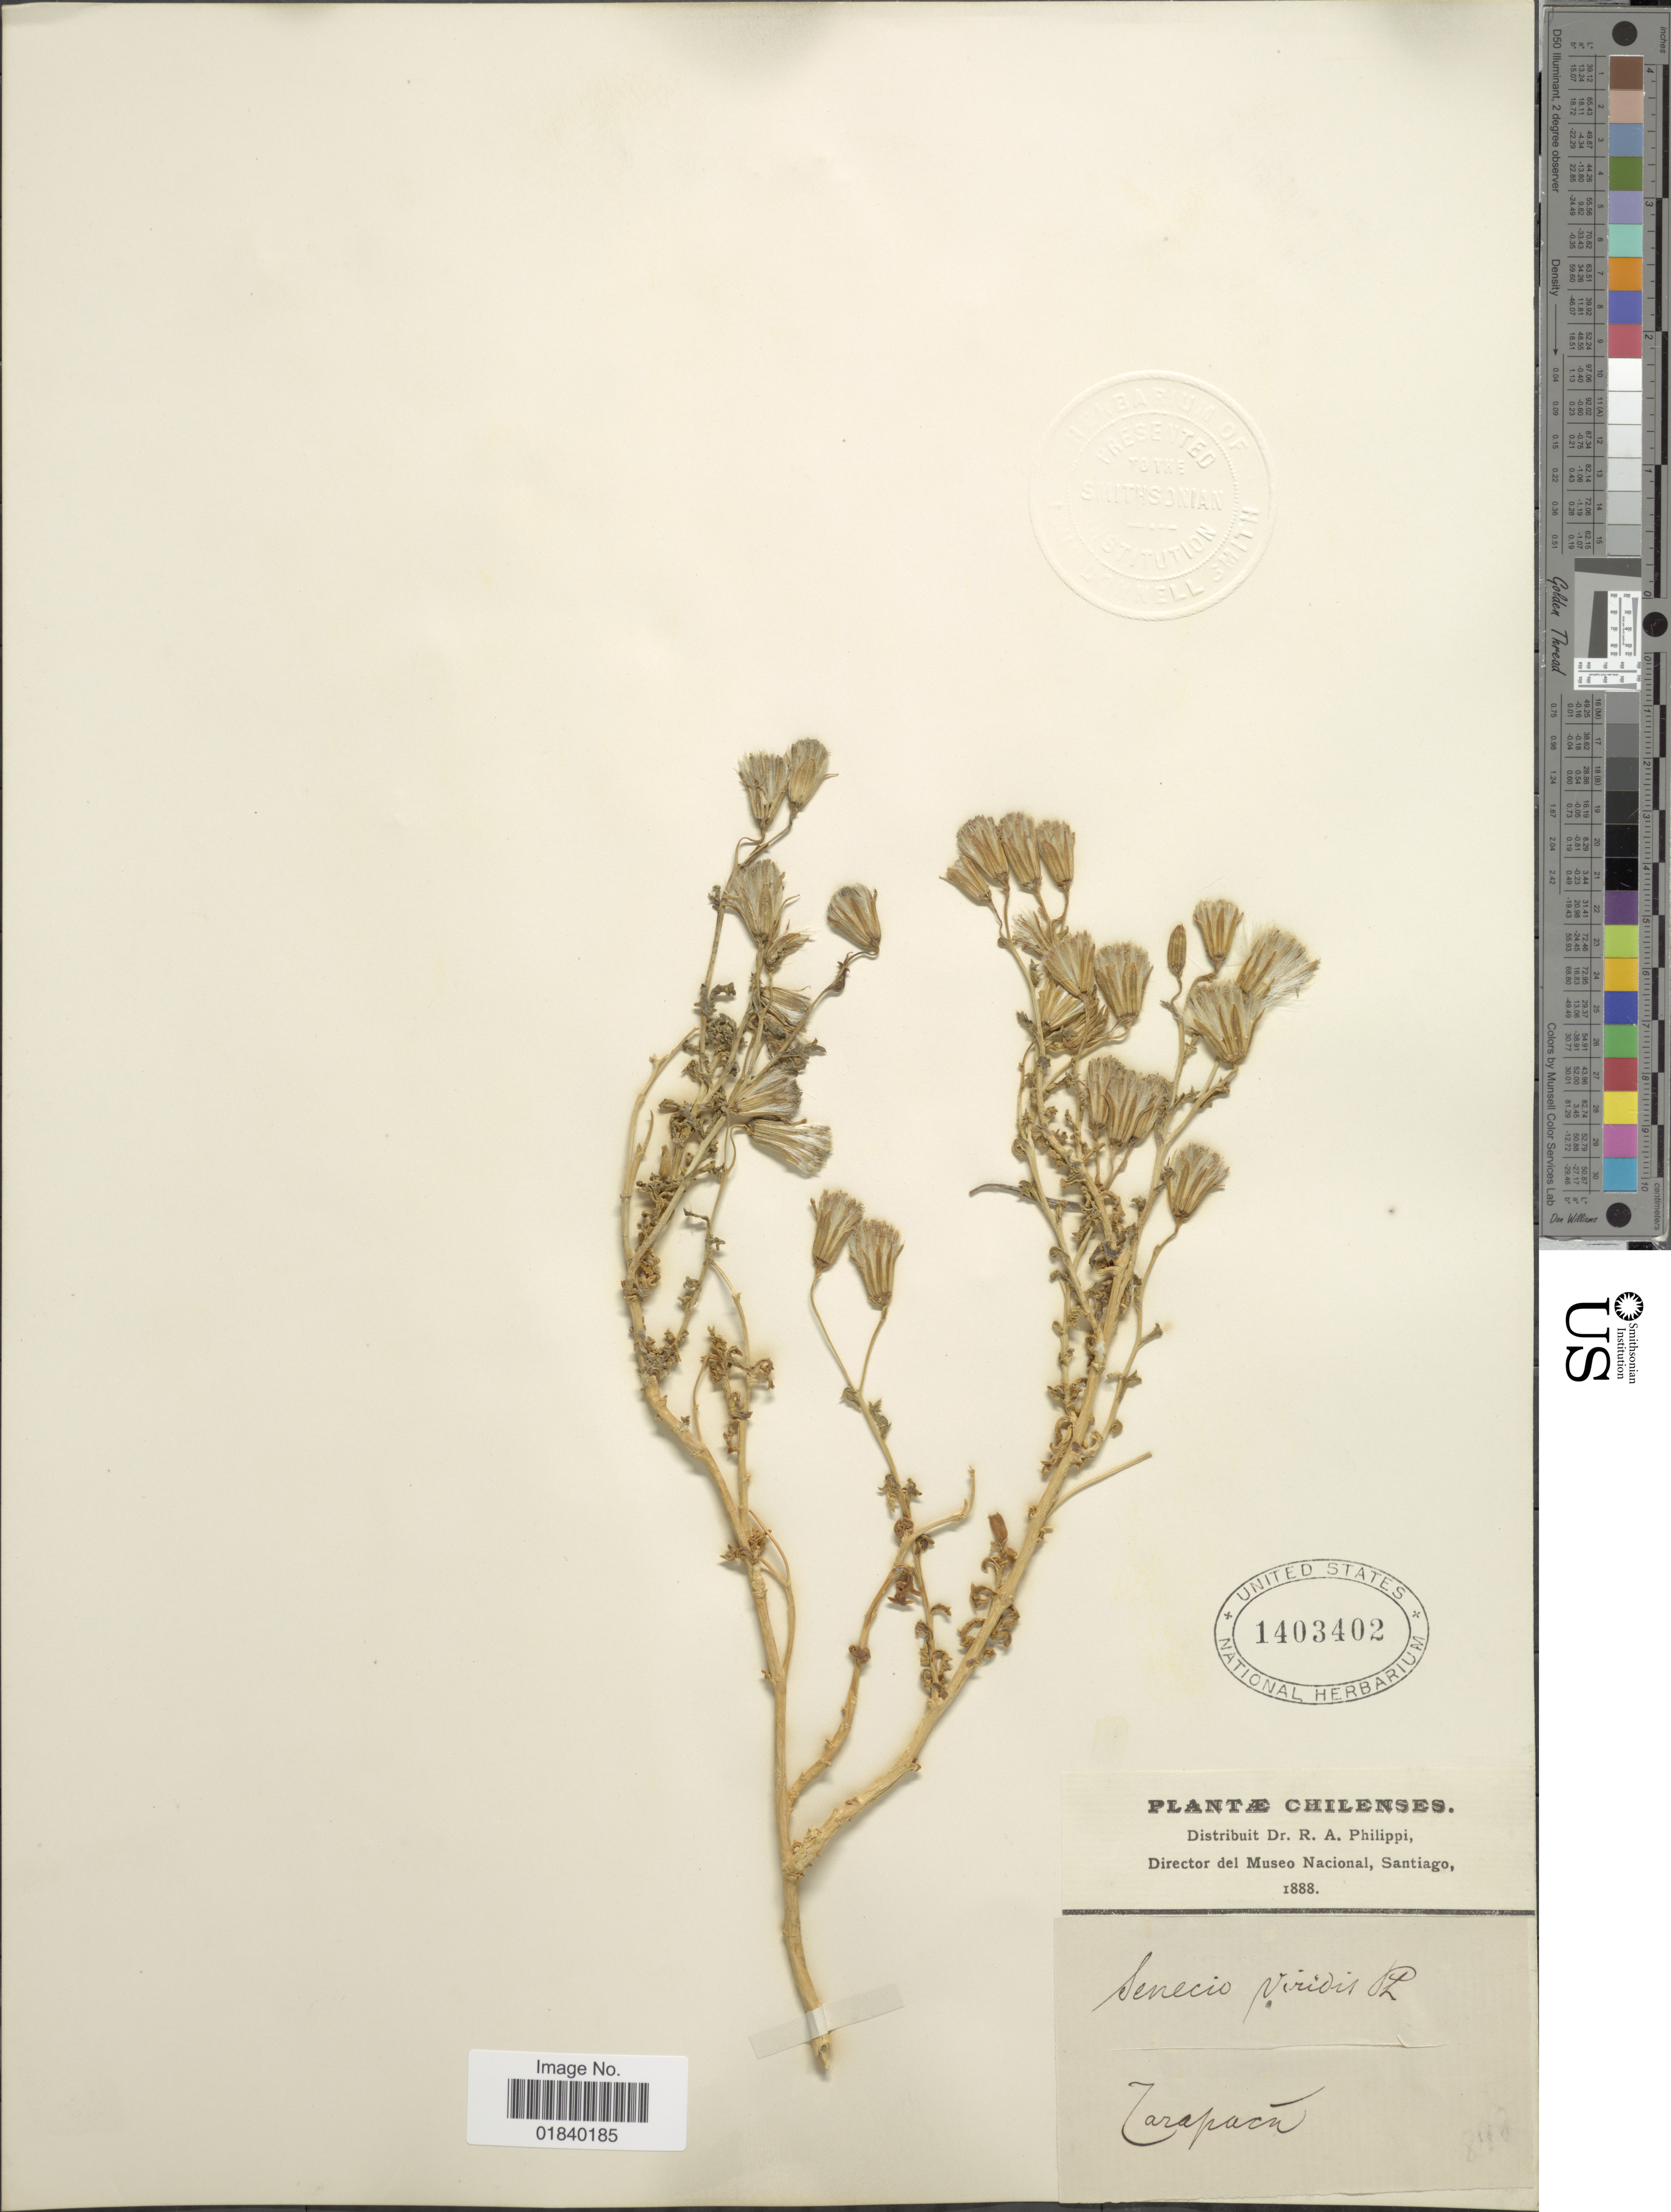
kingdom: Plantae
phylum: Tracheophyta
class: Magnoliopsida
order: Asterales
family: Asteraceae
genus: Senecio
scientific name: Senecio viridis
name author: Phil.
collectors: R. A. Philippi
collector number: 898*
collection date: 1888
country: Chile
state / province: Tarapacá (I)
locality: Tarapaca.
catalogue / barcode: US 1403402